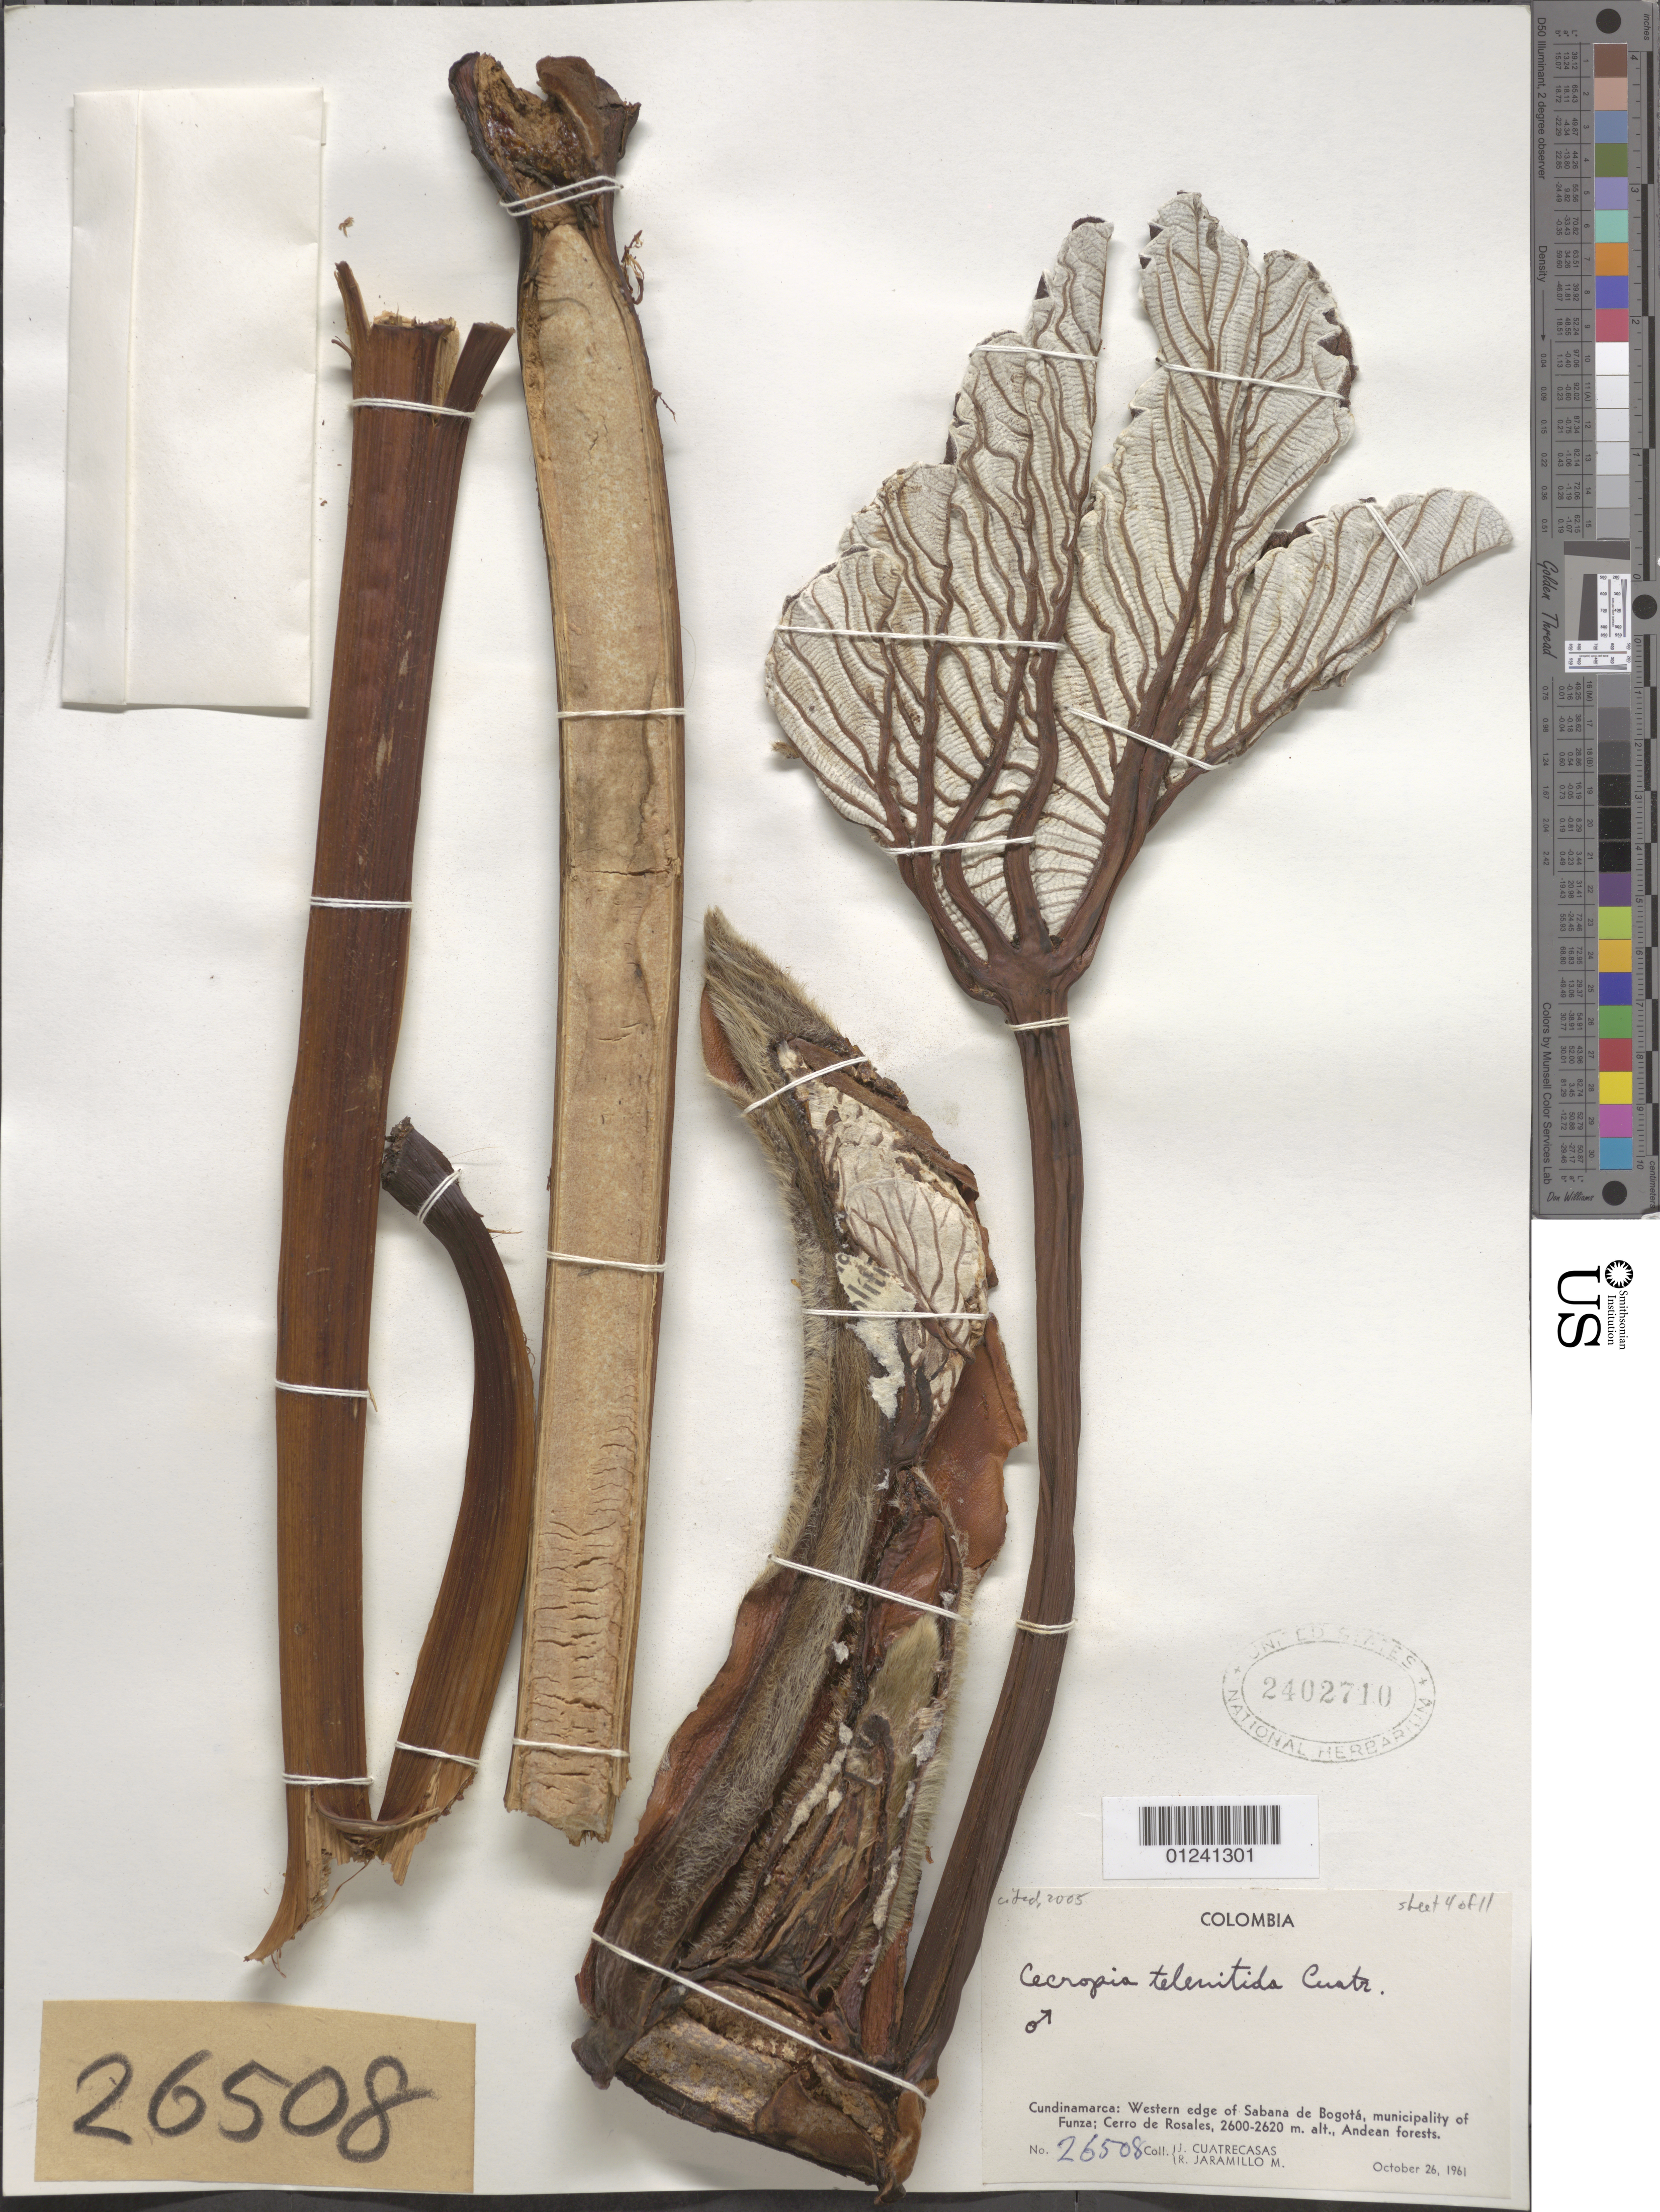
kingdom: Plantae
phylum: Tracheophyta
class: Magnoliopsida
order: Rosales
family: Urticaceae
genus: Cecropia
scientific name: Cecropia telenitida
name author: Cuatrec.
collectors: J. Cuatrecasas & R. Jaramillo M.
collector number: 26508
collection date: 1961-10-26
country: Colombia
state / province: Cundinamarca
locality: Western edge of Sabana de Bogota, municpality of Funza; Cerro de Rosales; Andean Forests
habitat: Andean forests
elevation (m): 2600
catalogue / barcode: US 2402710